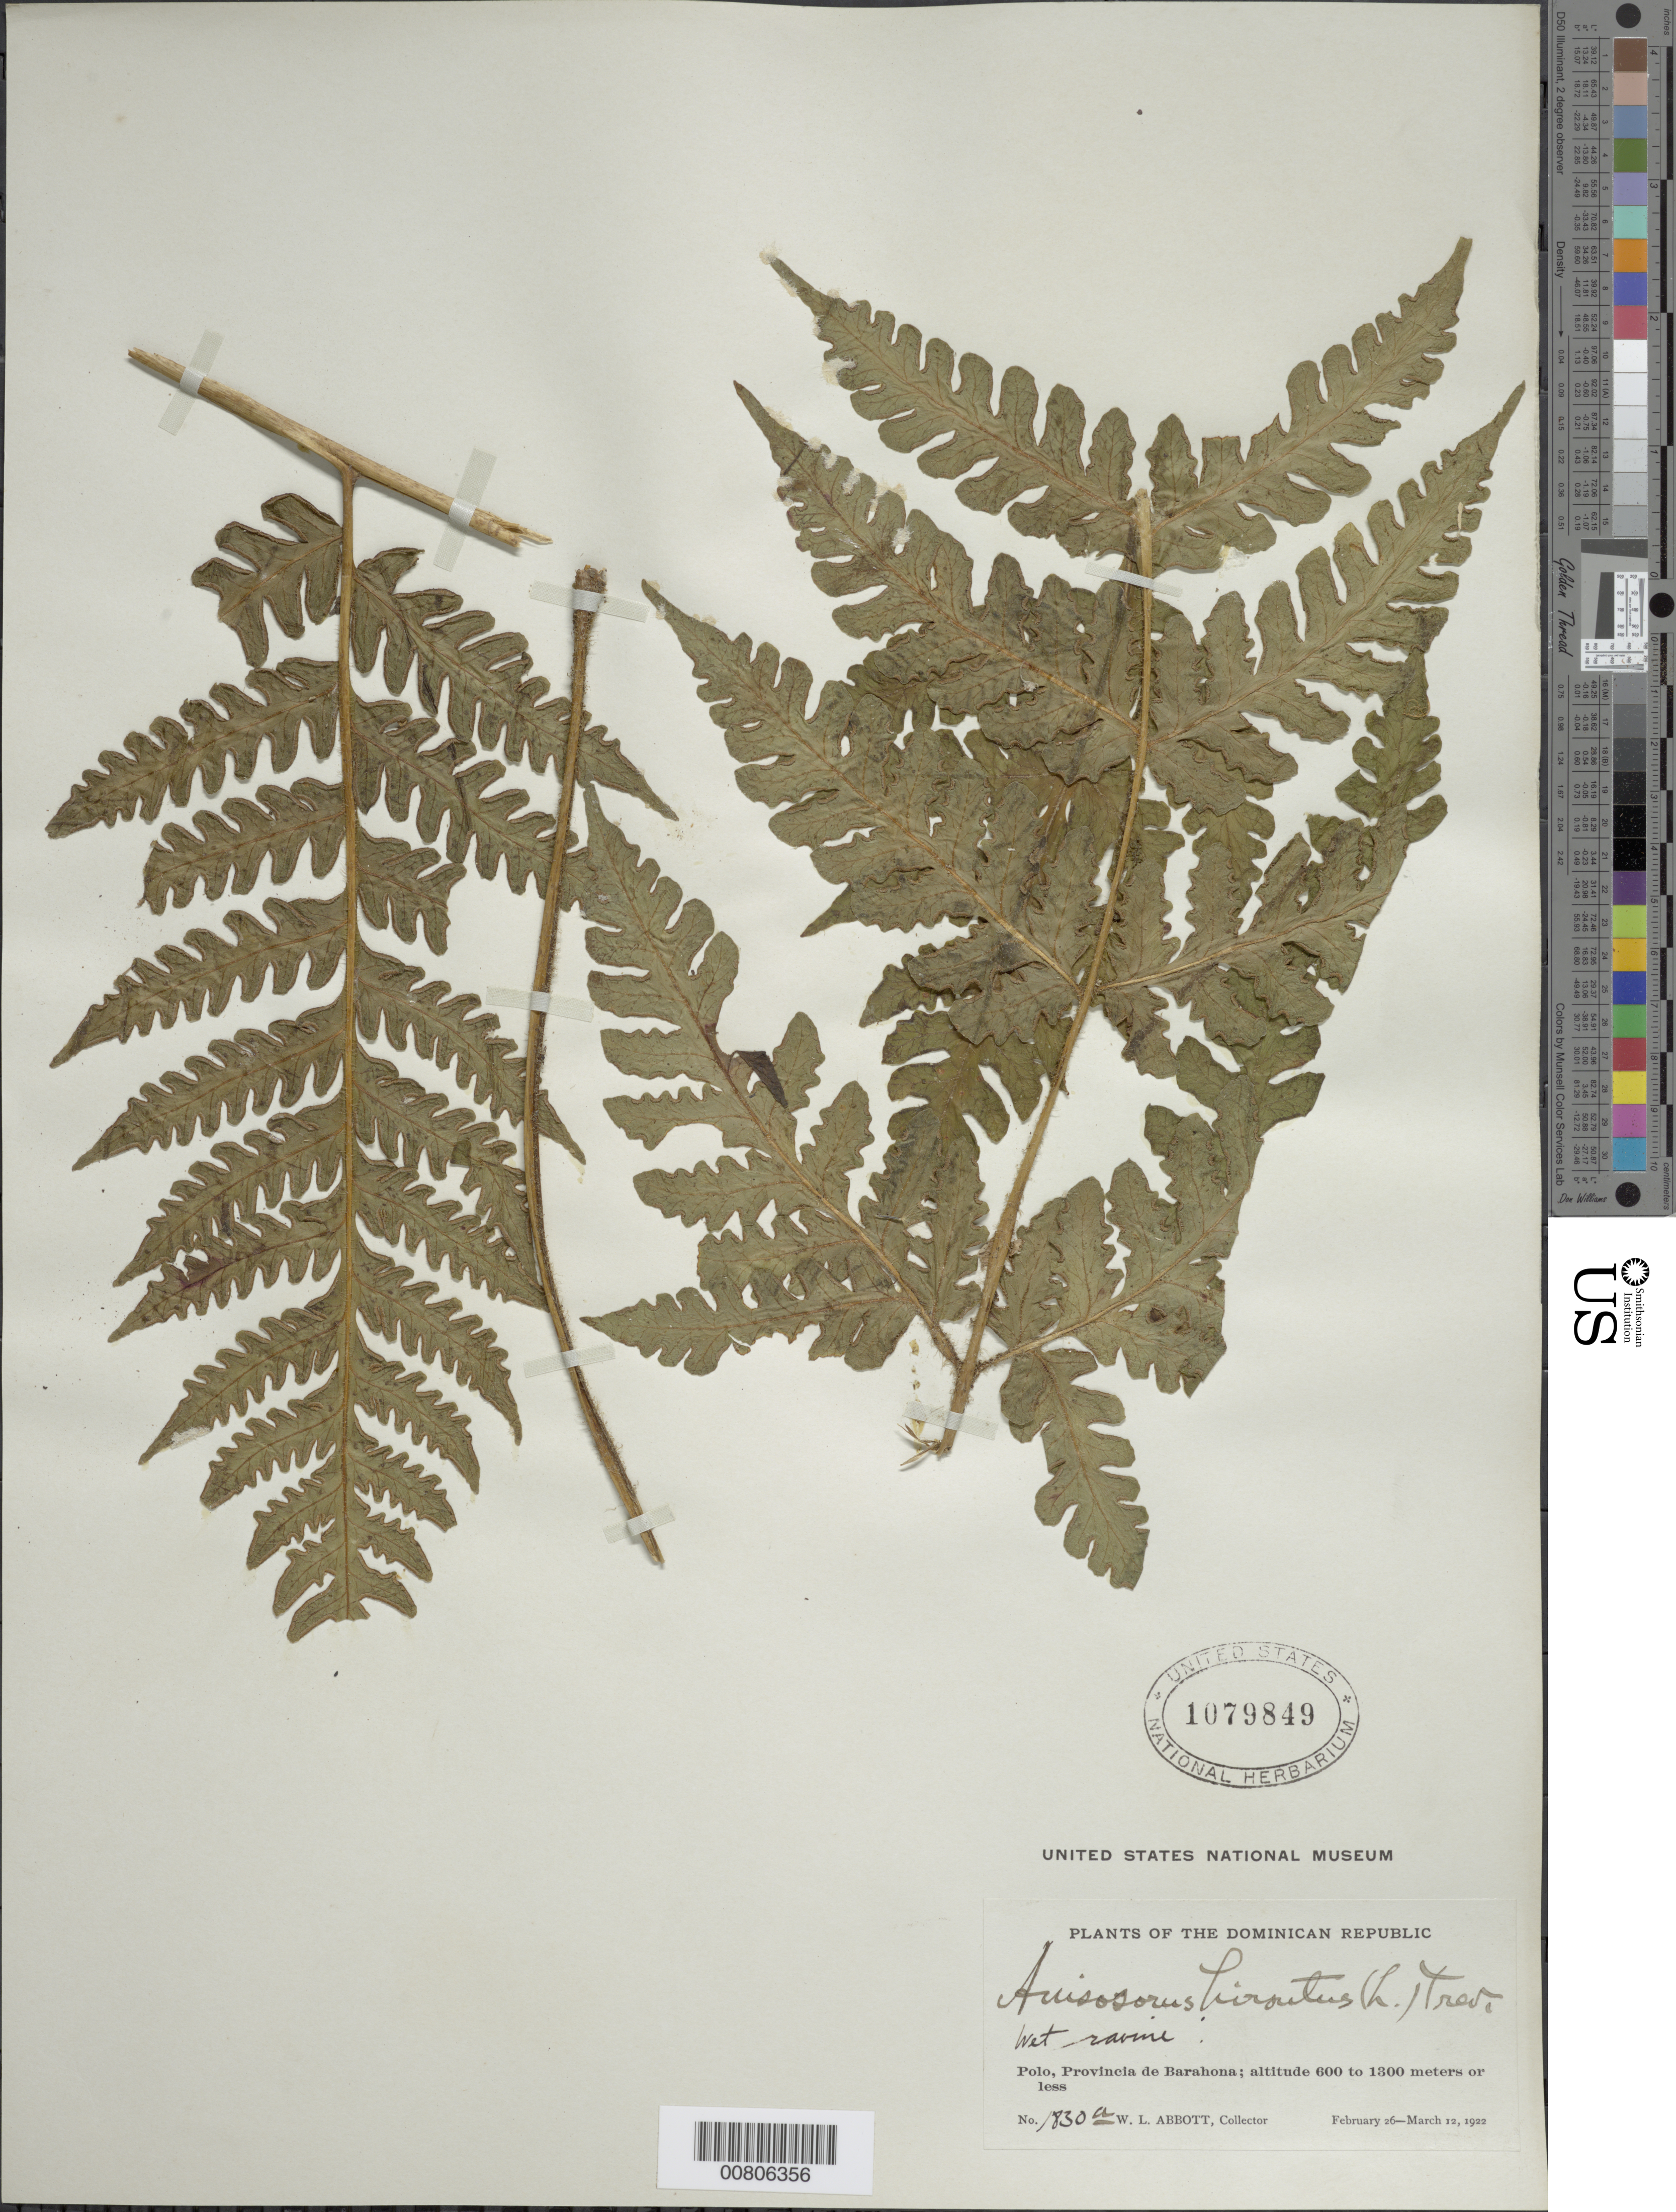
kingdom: Plantae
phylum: Tracheophyta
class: Polypodiopsida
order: Polypodiales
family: Lonchitidaceae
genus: Lonchitis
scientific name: Lonchitis hirsuta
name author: L.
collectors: W. L. Abbott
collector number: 1830a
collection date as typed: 26 Feb 1922 to 12 Mar 1922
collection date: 1922-02-26/1922-03-12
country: Dominican Republic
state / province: Barahona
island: Hispaniola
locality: Polo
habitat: Wet ravine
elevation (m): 600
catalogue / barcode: US 1079849